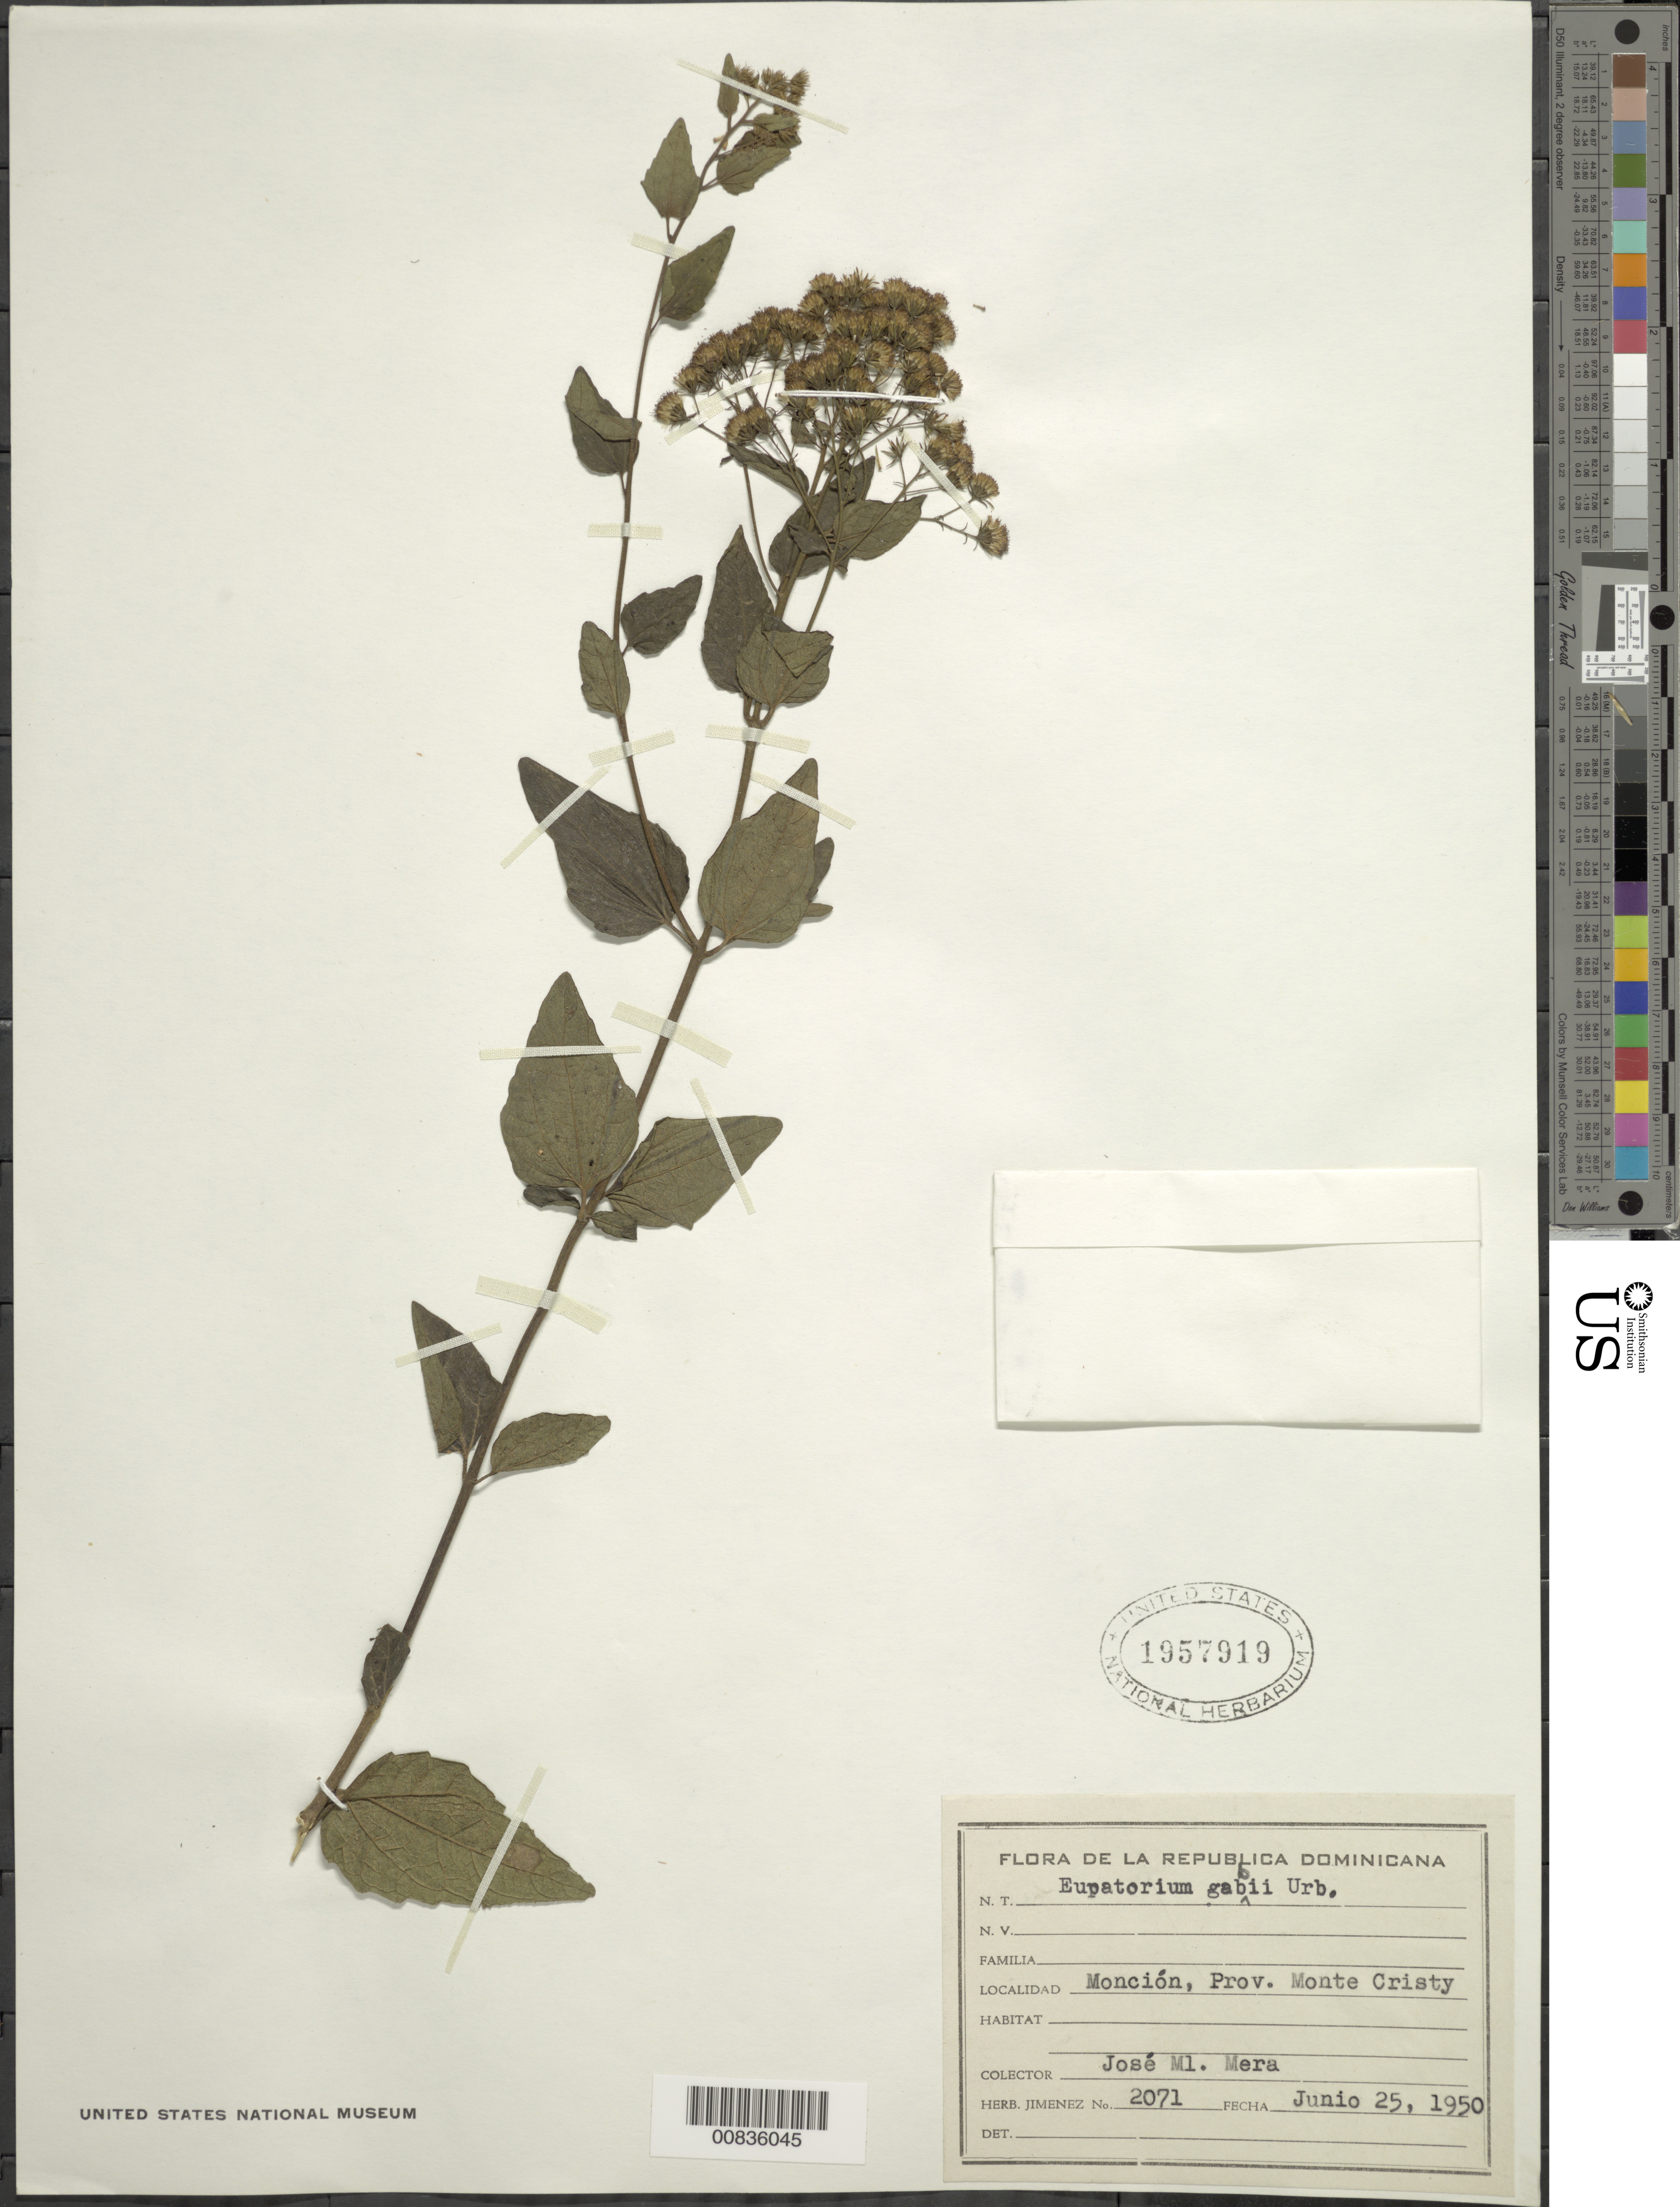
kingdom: Plantae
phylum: Tracheophyta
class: Magnoliopsida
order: Asterales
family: Asteraceae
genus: Koanophyllon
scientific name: Koanophyllon gabbii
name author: (Urb.) R.M. King & H. Rob.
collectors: J. Mera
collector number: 2071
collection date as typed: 25 Jun 1950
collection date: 1950-06-25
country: Dominican Republic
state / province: Monte Cristi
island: Hispaniola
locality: Monción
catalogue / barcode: US 1957919